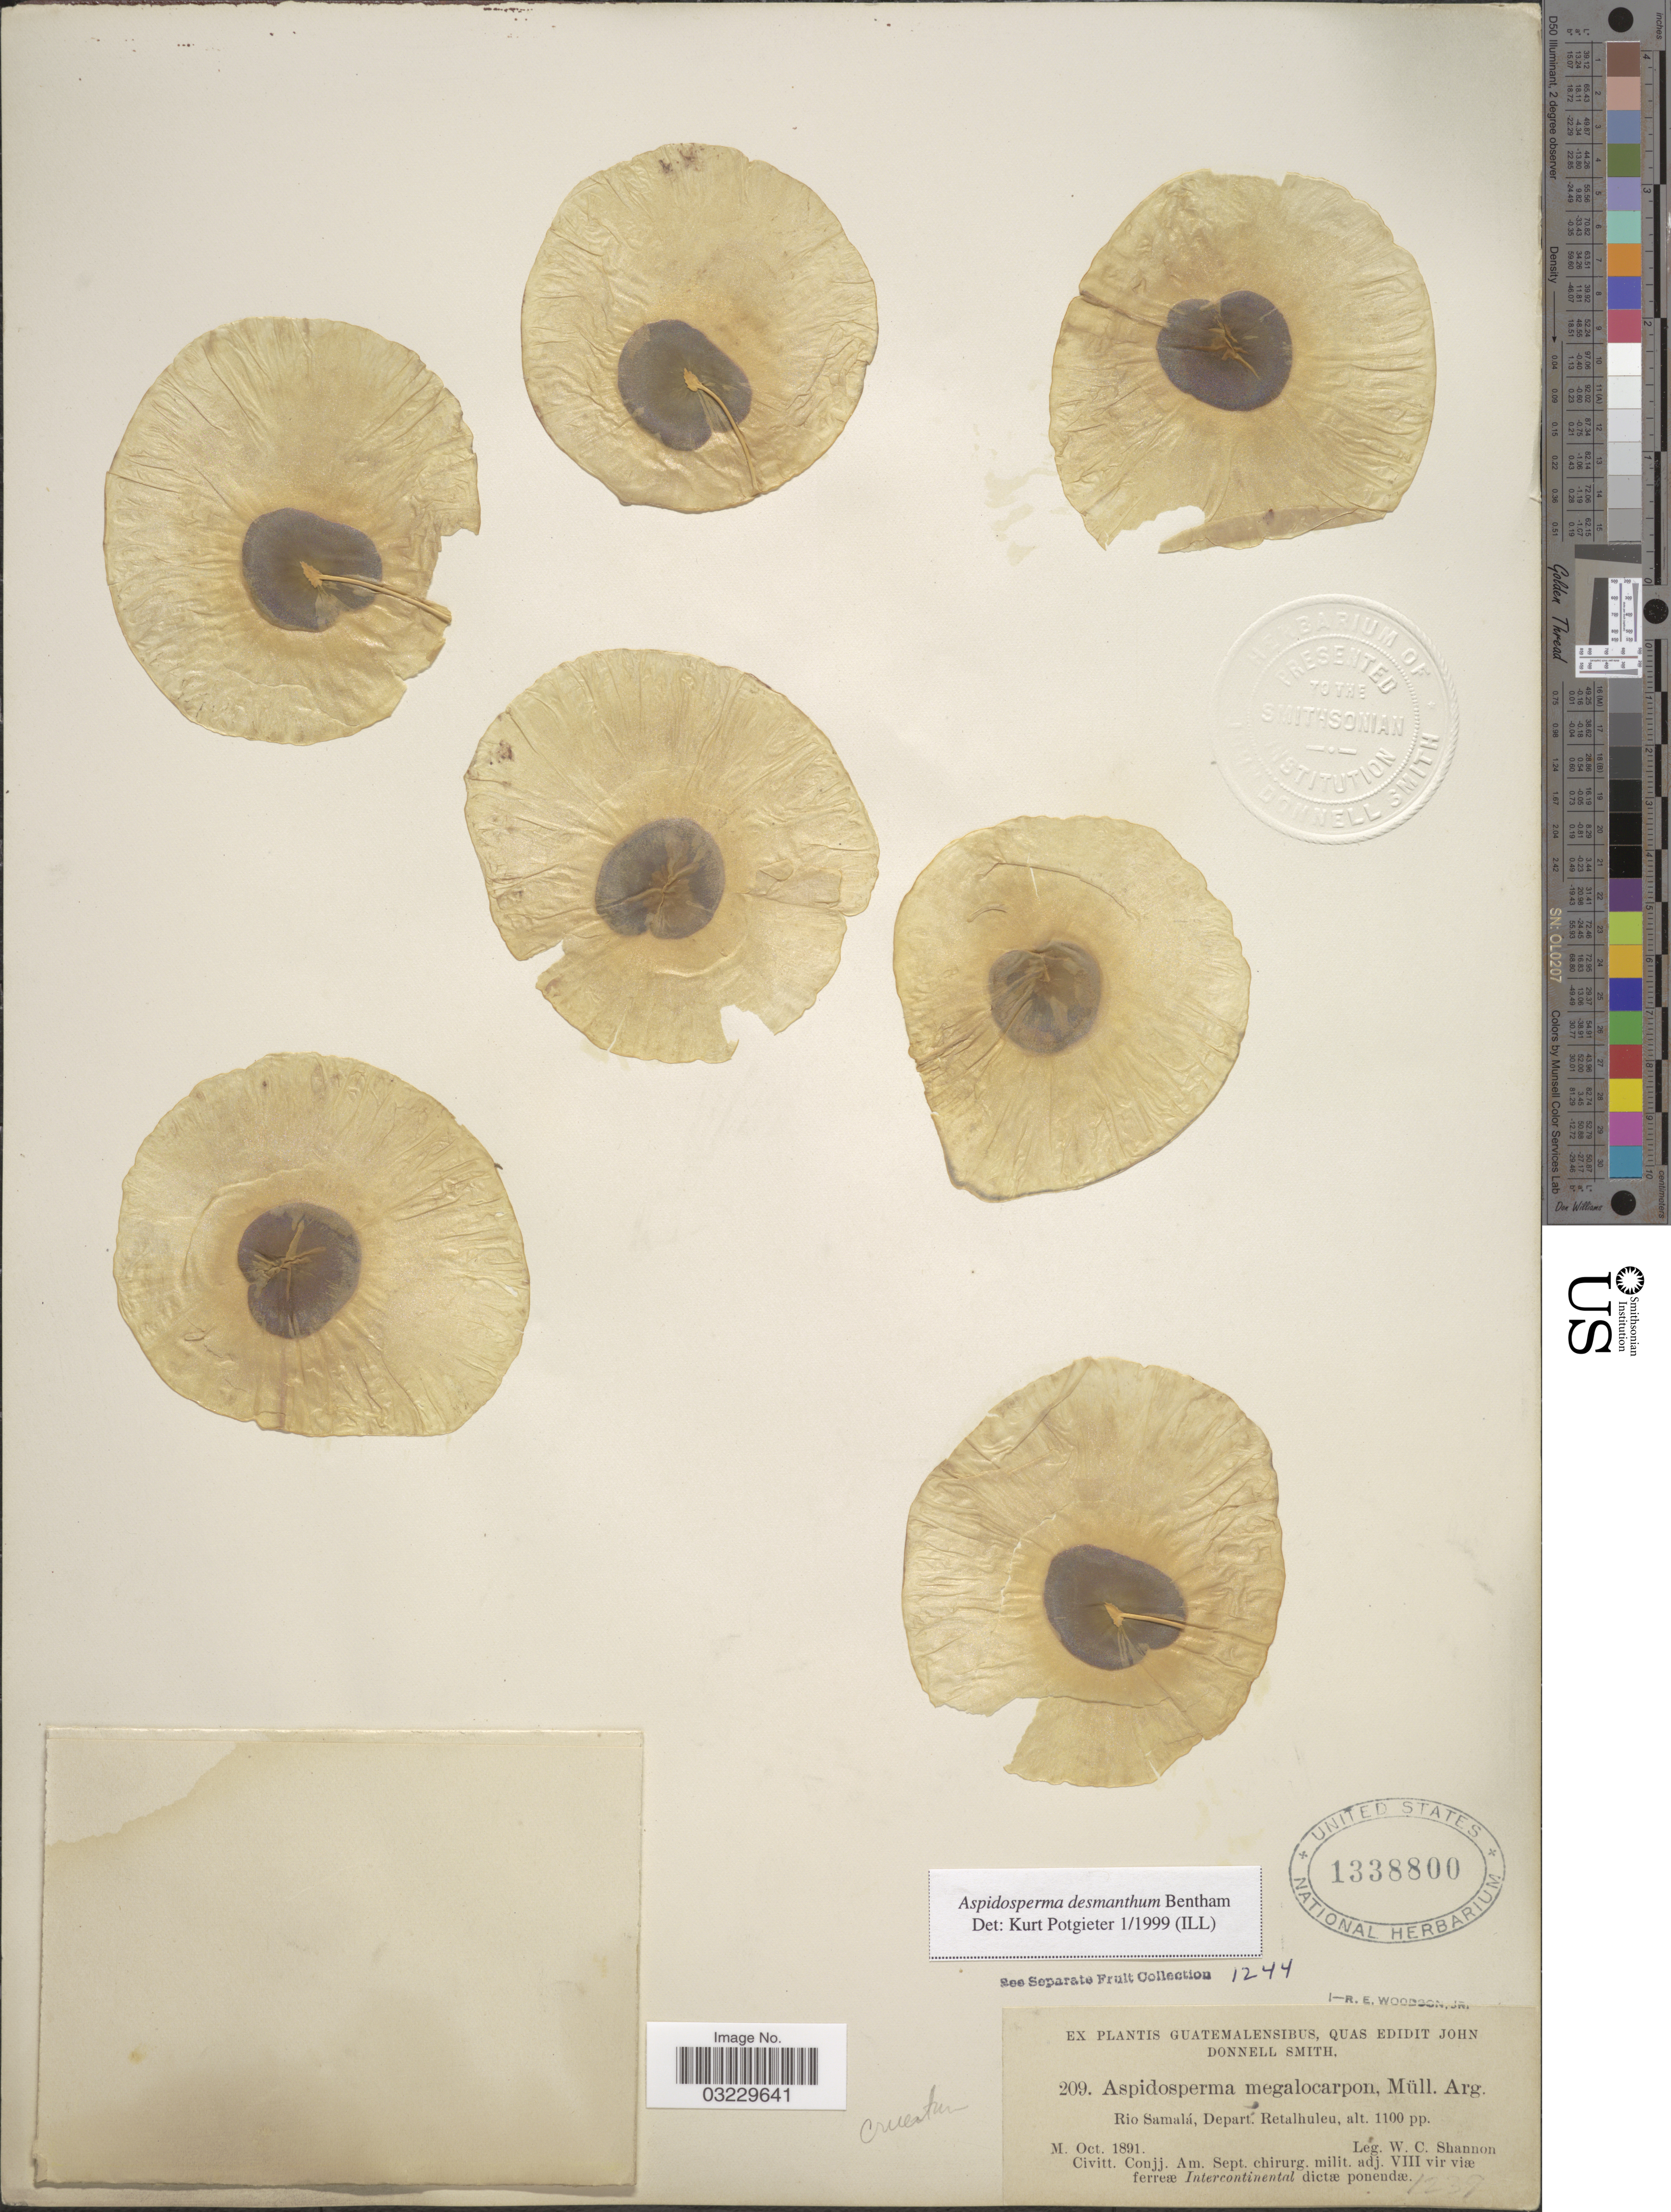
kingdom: Plantae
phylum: Tracheophyta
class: Magnoliopsida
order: Gentianales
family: Apocynaceae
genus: Aspidosperma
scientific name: Aspidosperma desmanthum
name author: Benth. ex Müll. Arg.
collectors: W. C. Shannon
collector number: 209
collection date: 1891-10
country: Guatemala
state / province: Retalhuleu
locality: Rio Samalá, Depart. Retalhuleu.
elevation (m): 335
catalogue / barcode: US 1338800